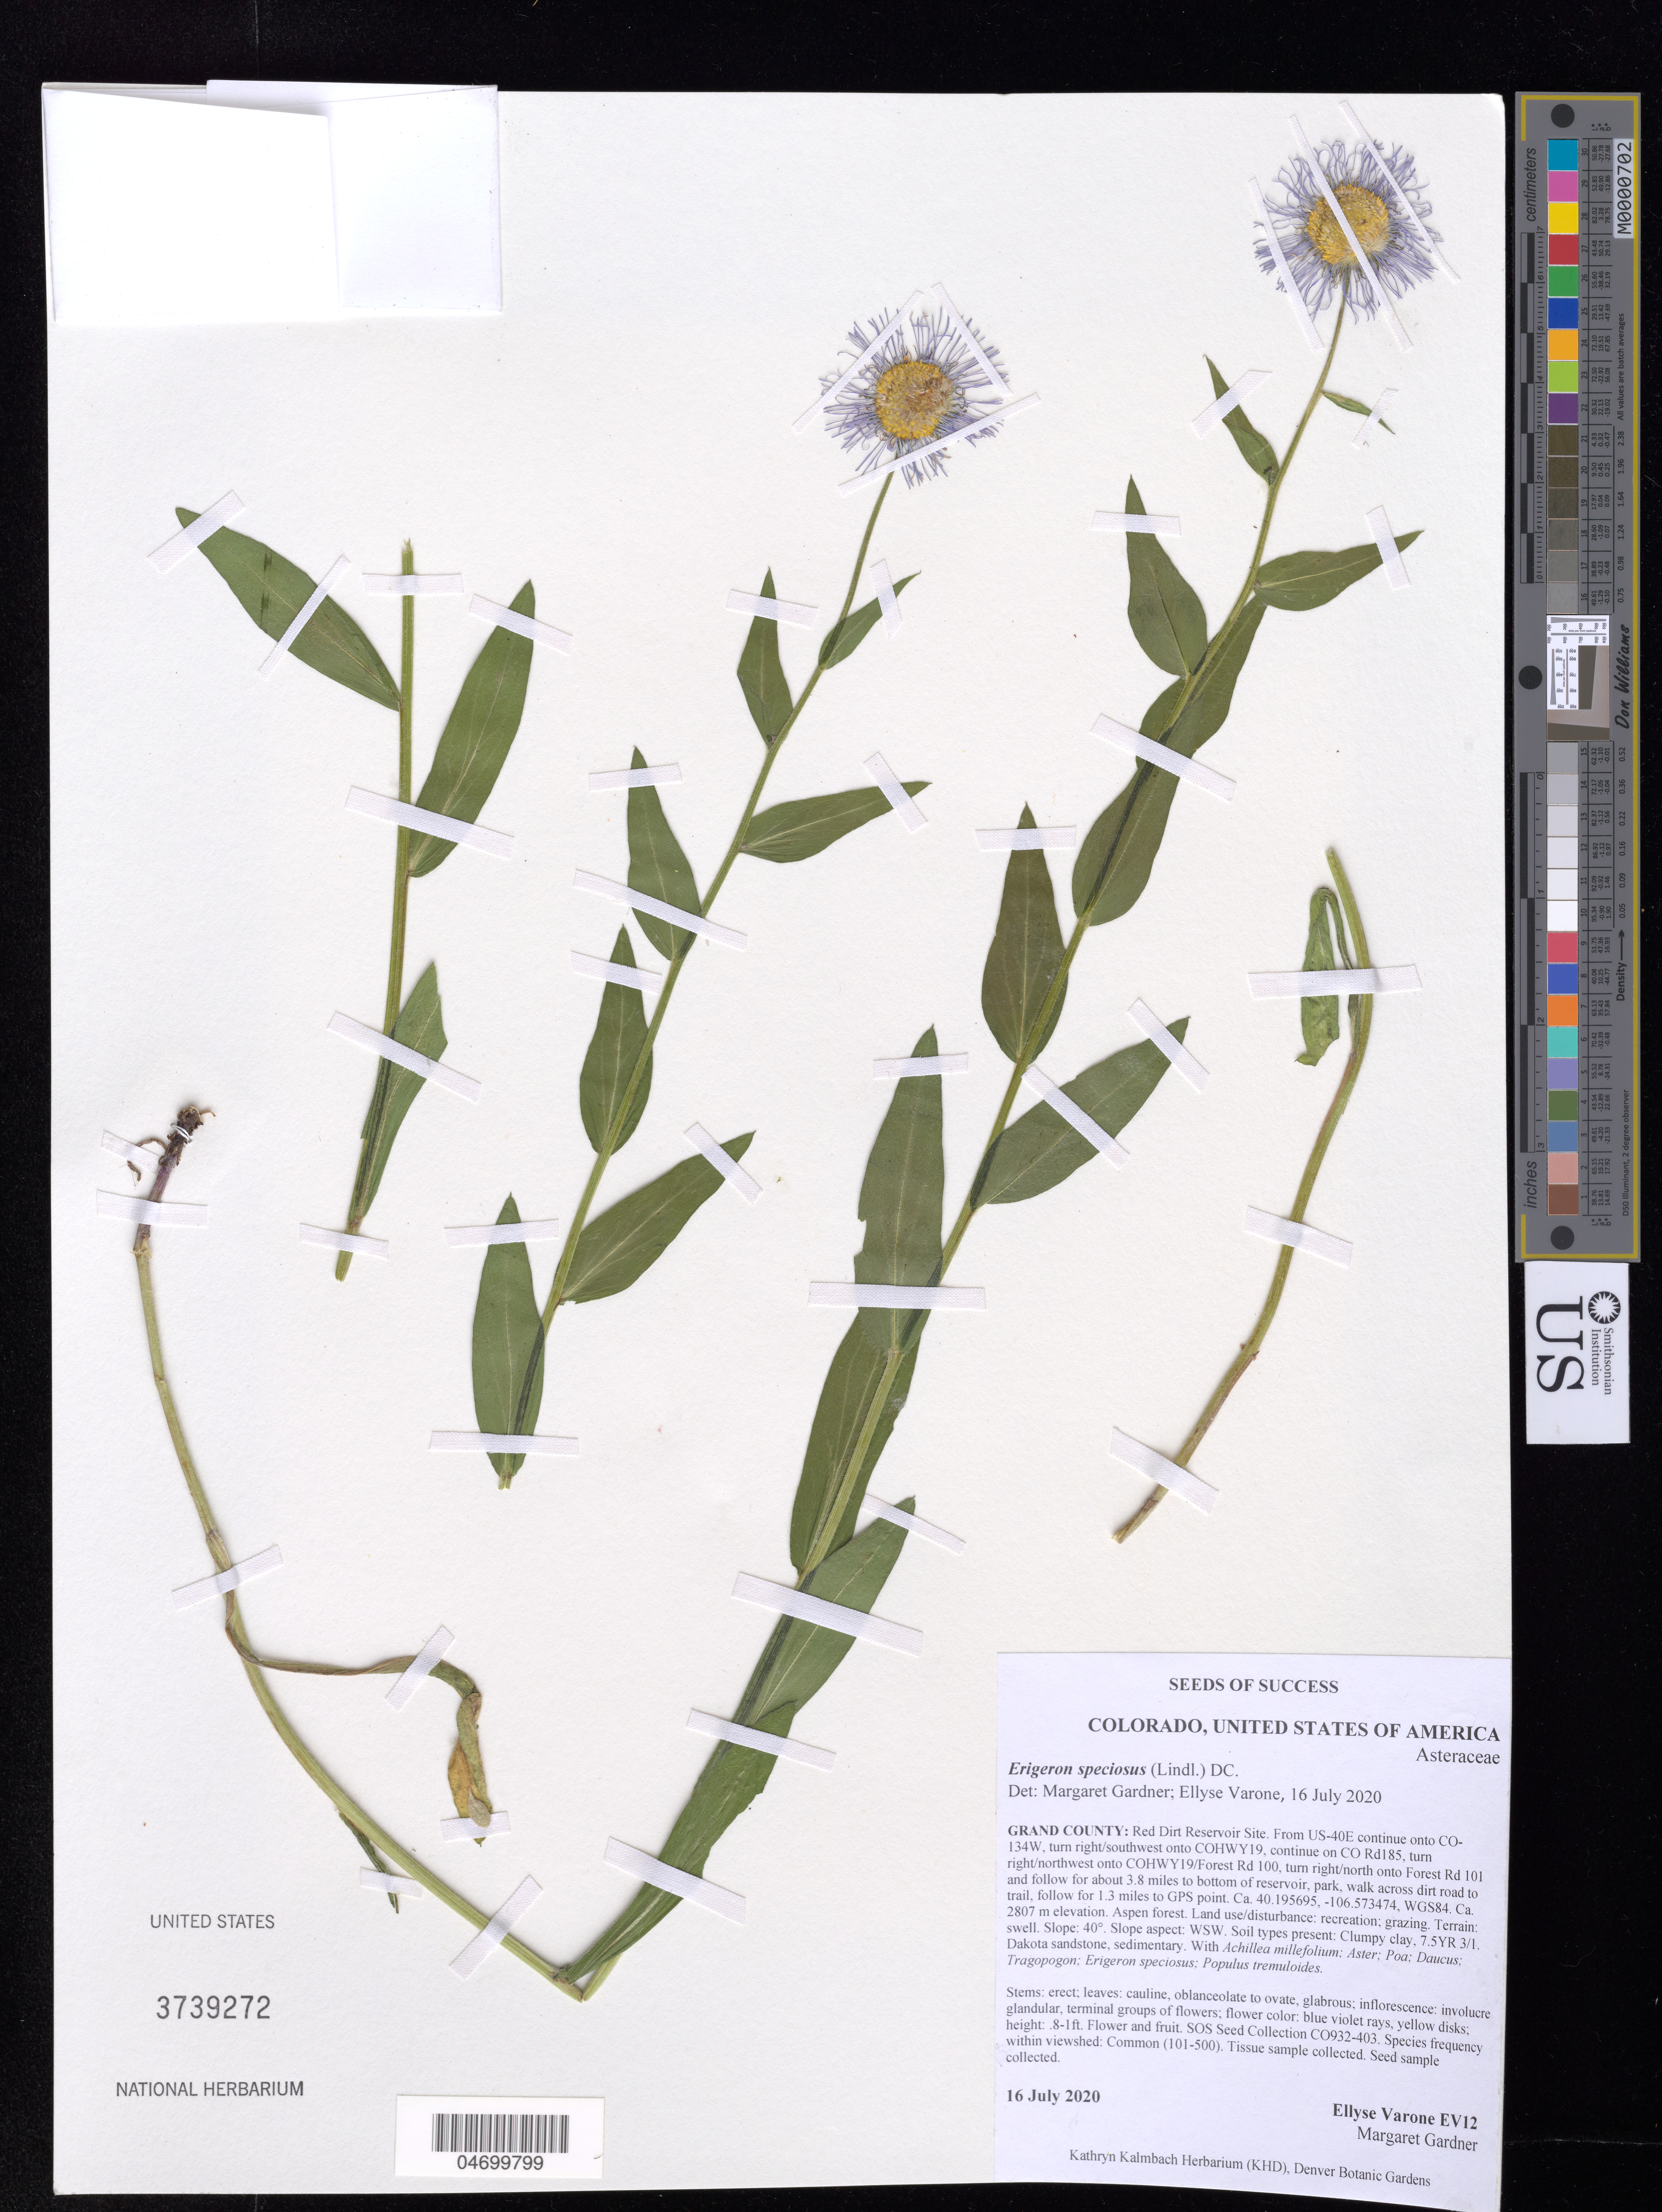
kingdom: Plantae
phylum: Tracheophyta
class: Magnoliopsida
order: Asterales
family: Asteraceae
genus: Erigeron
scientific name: Erigeron speciosus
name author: (Lindl.) DC.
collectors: E. Varone & M. Gardner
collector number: EV12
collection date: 2020-07-16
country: United States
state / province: Colorado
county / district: Grand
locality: Red Dirt Reservoir Site.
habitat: Aspen forest. Clumpy clay. With Aster, Poa, Daucus, etc.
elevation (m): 2807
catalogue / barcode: US 3739272